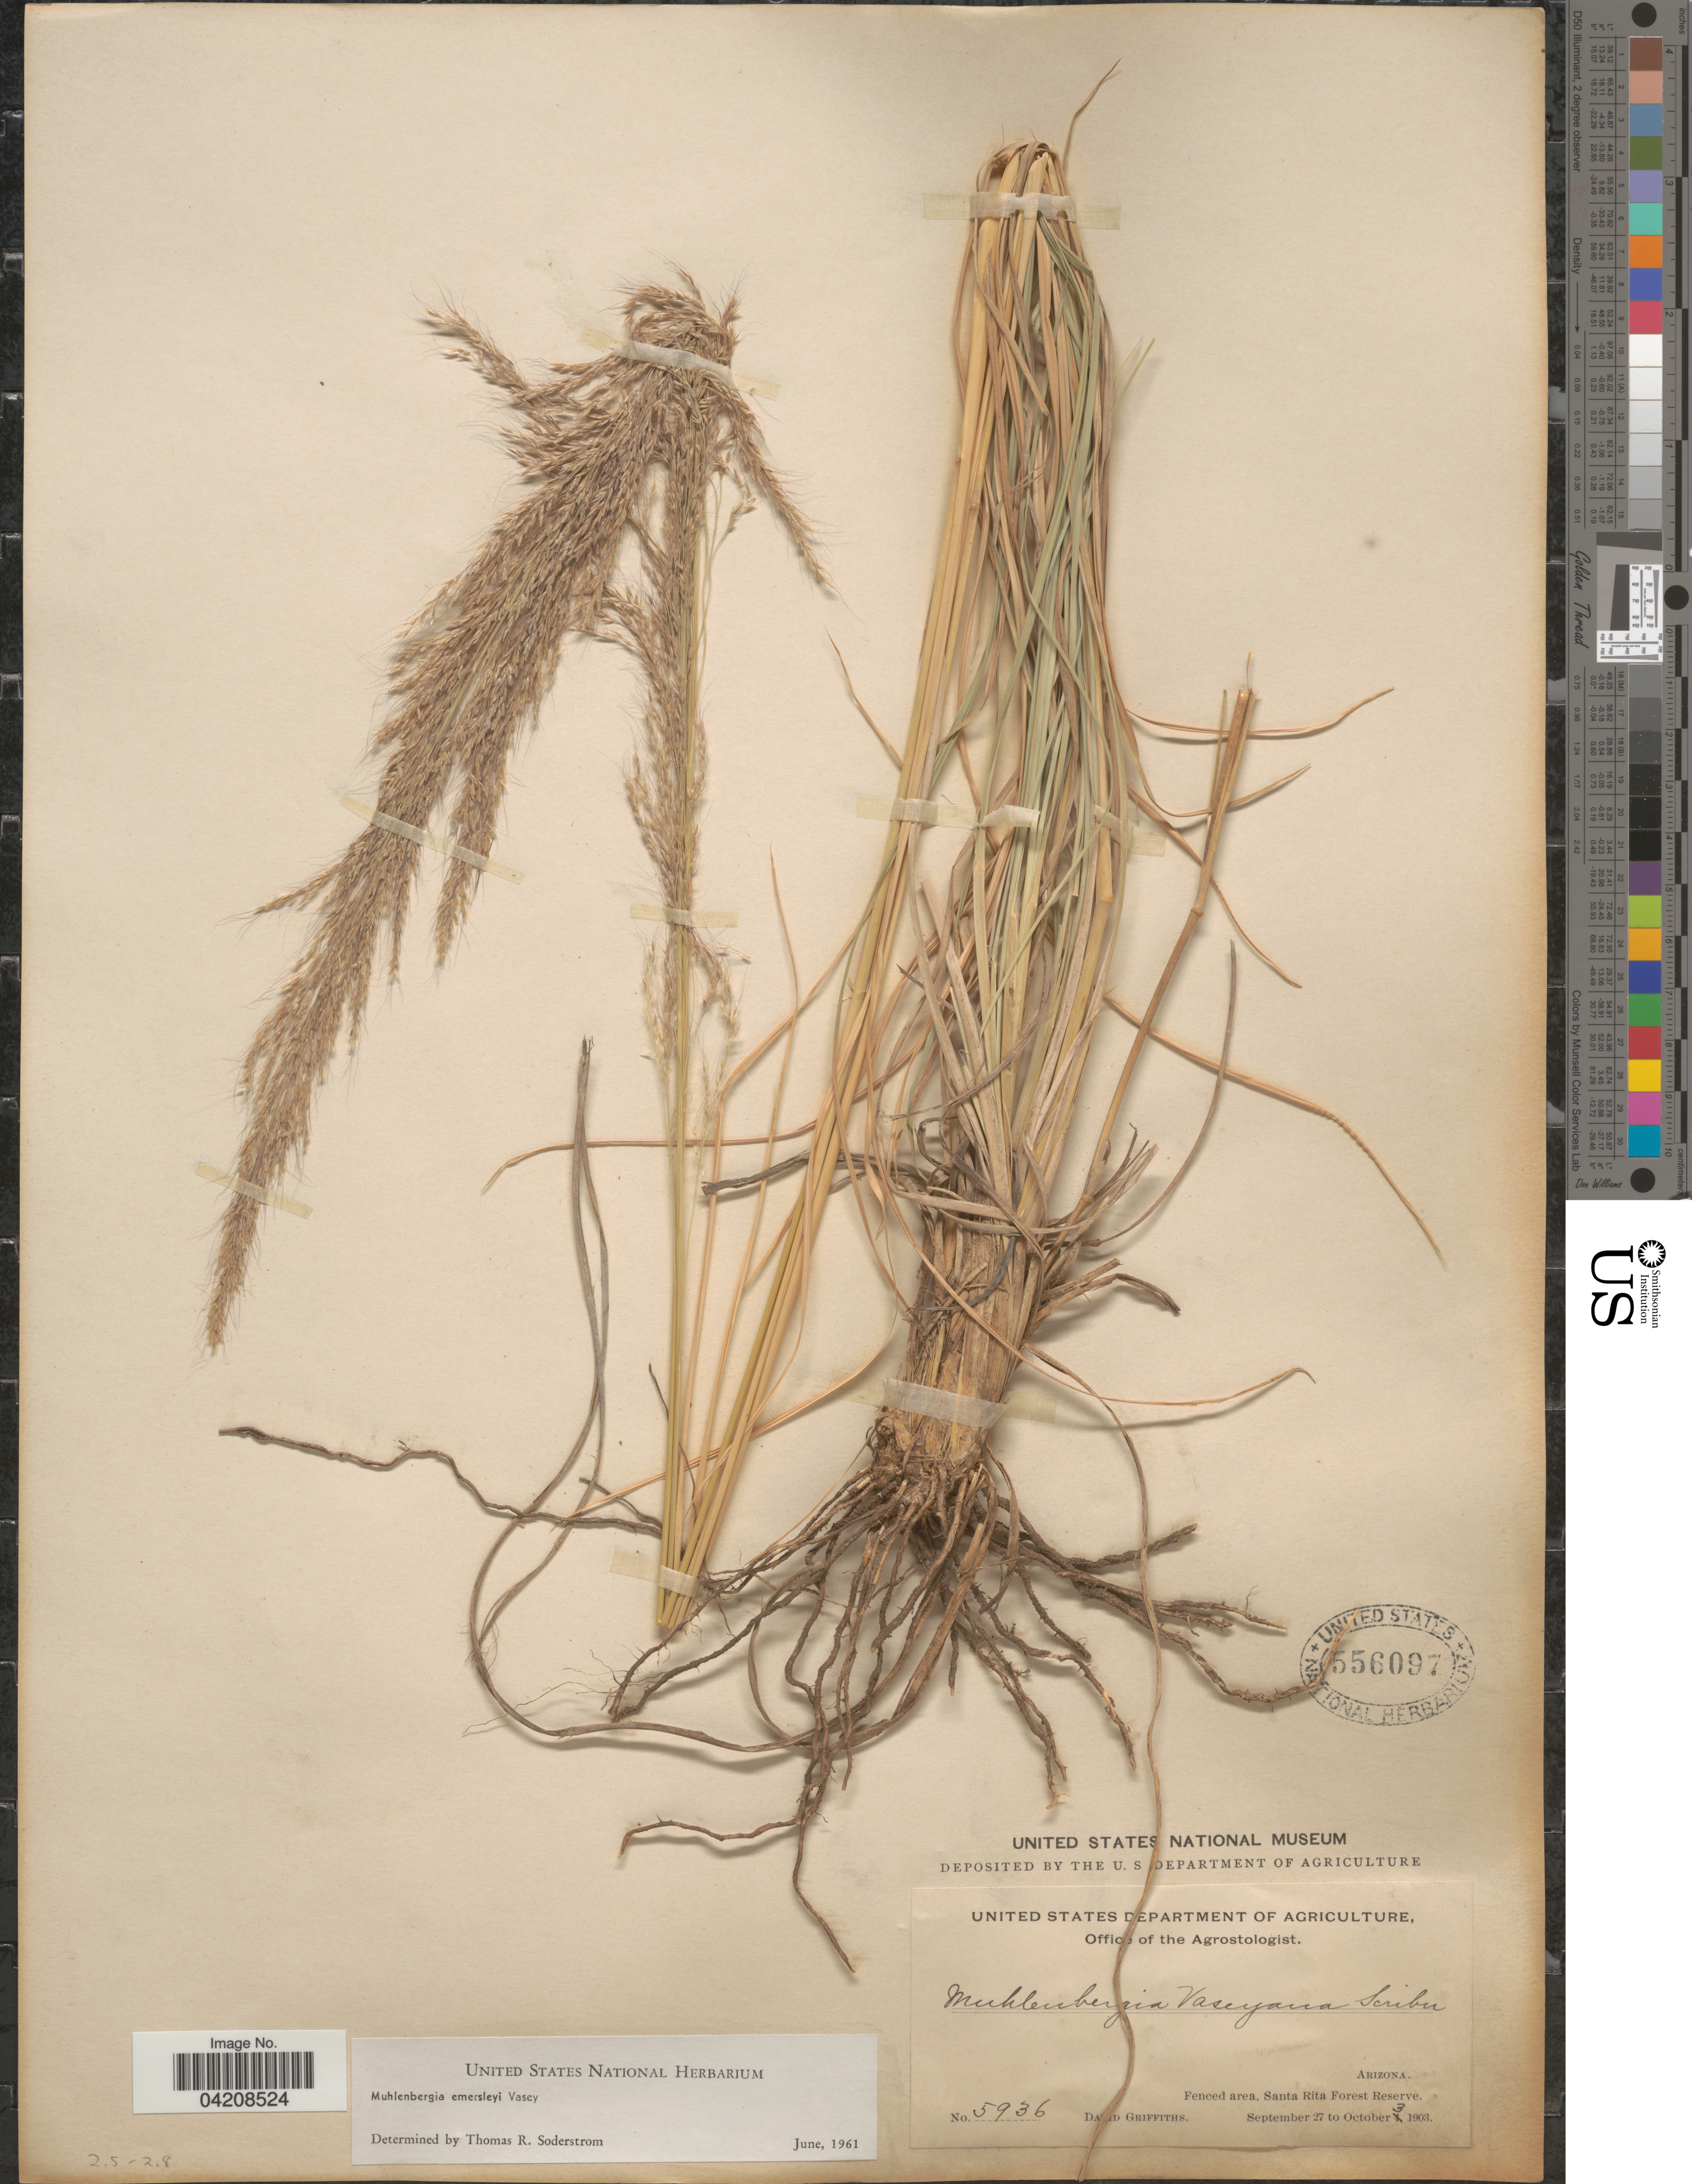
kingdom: Plantae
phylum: Tracheophyta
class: Liliopsida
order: Poales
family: Poaceae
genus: Muhlenbergia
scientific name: Muhlenbergia emersleyi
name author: Vasey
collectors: D. Griffiths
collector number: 5936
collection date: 1903-09-27/1903-10-03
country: United States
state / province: Arizona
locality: Fenced area, Santa Rita Forest Reserve.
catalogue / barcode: US 556097